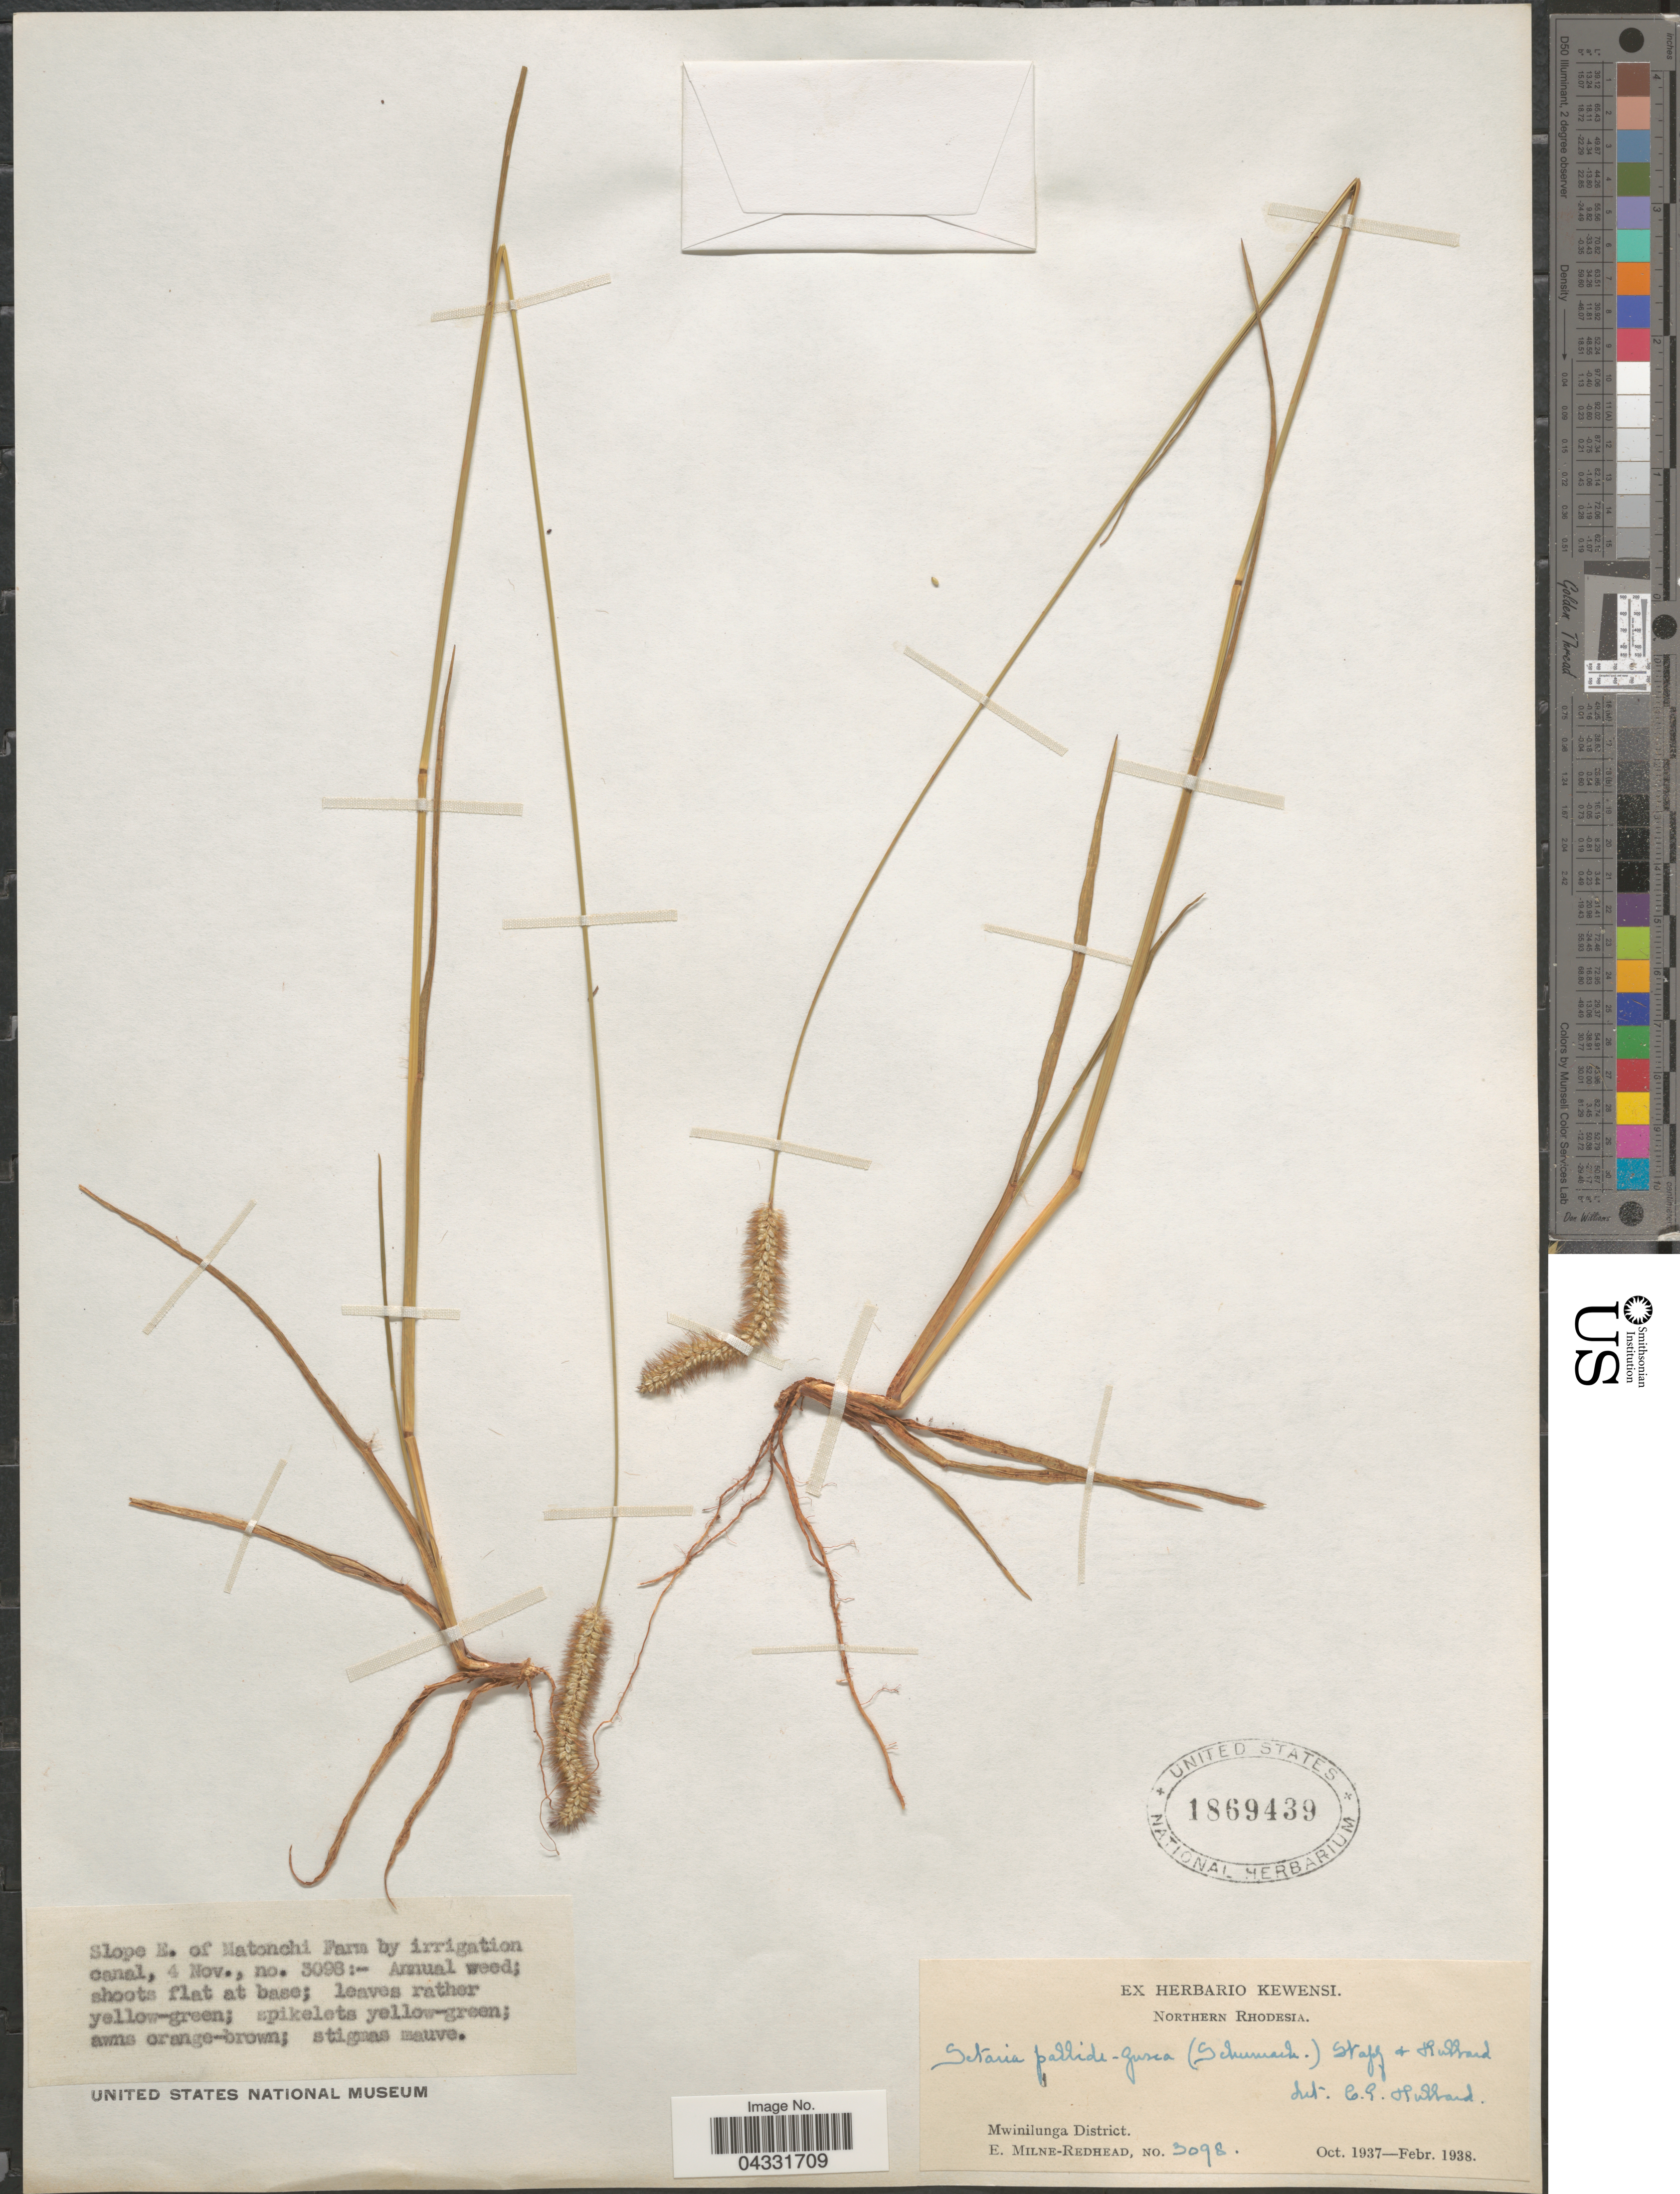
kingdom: Plantae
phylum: Tracheophyta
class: Liliopsida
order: Poales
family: Poaceae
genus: Setaria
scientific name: Setaria pallide-fusca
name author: (Schumach.) Stapf & C.E. Hubb.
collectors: E. W. Milne-Redhead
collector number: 3098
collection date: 1937-11-04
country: Zambia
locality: Slope E. of Matonchi Farm. Northern Rhodesia. Mwinilunga District.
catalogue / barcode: US 1869439